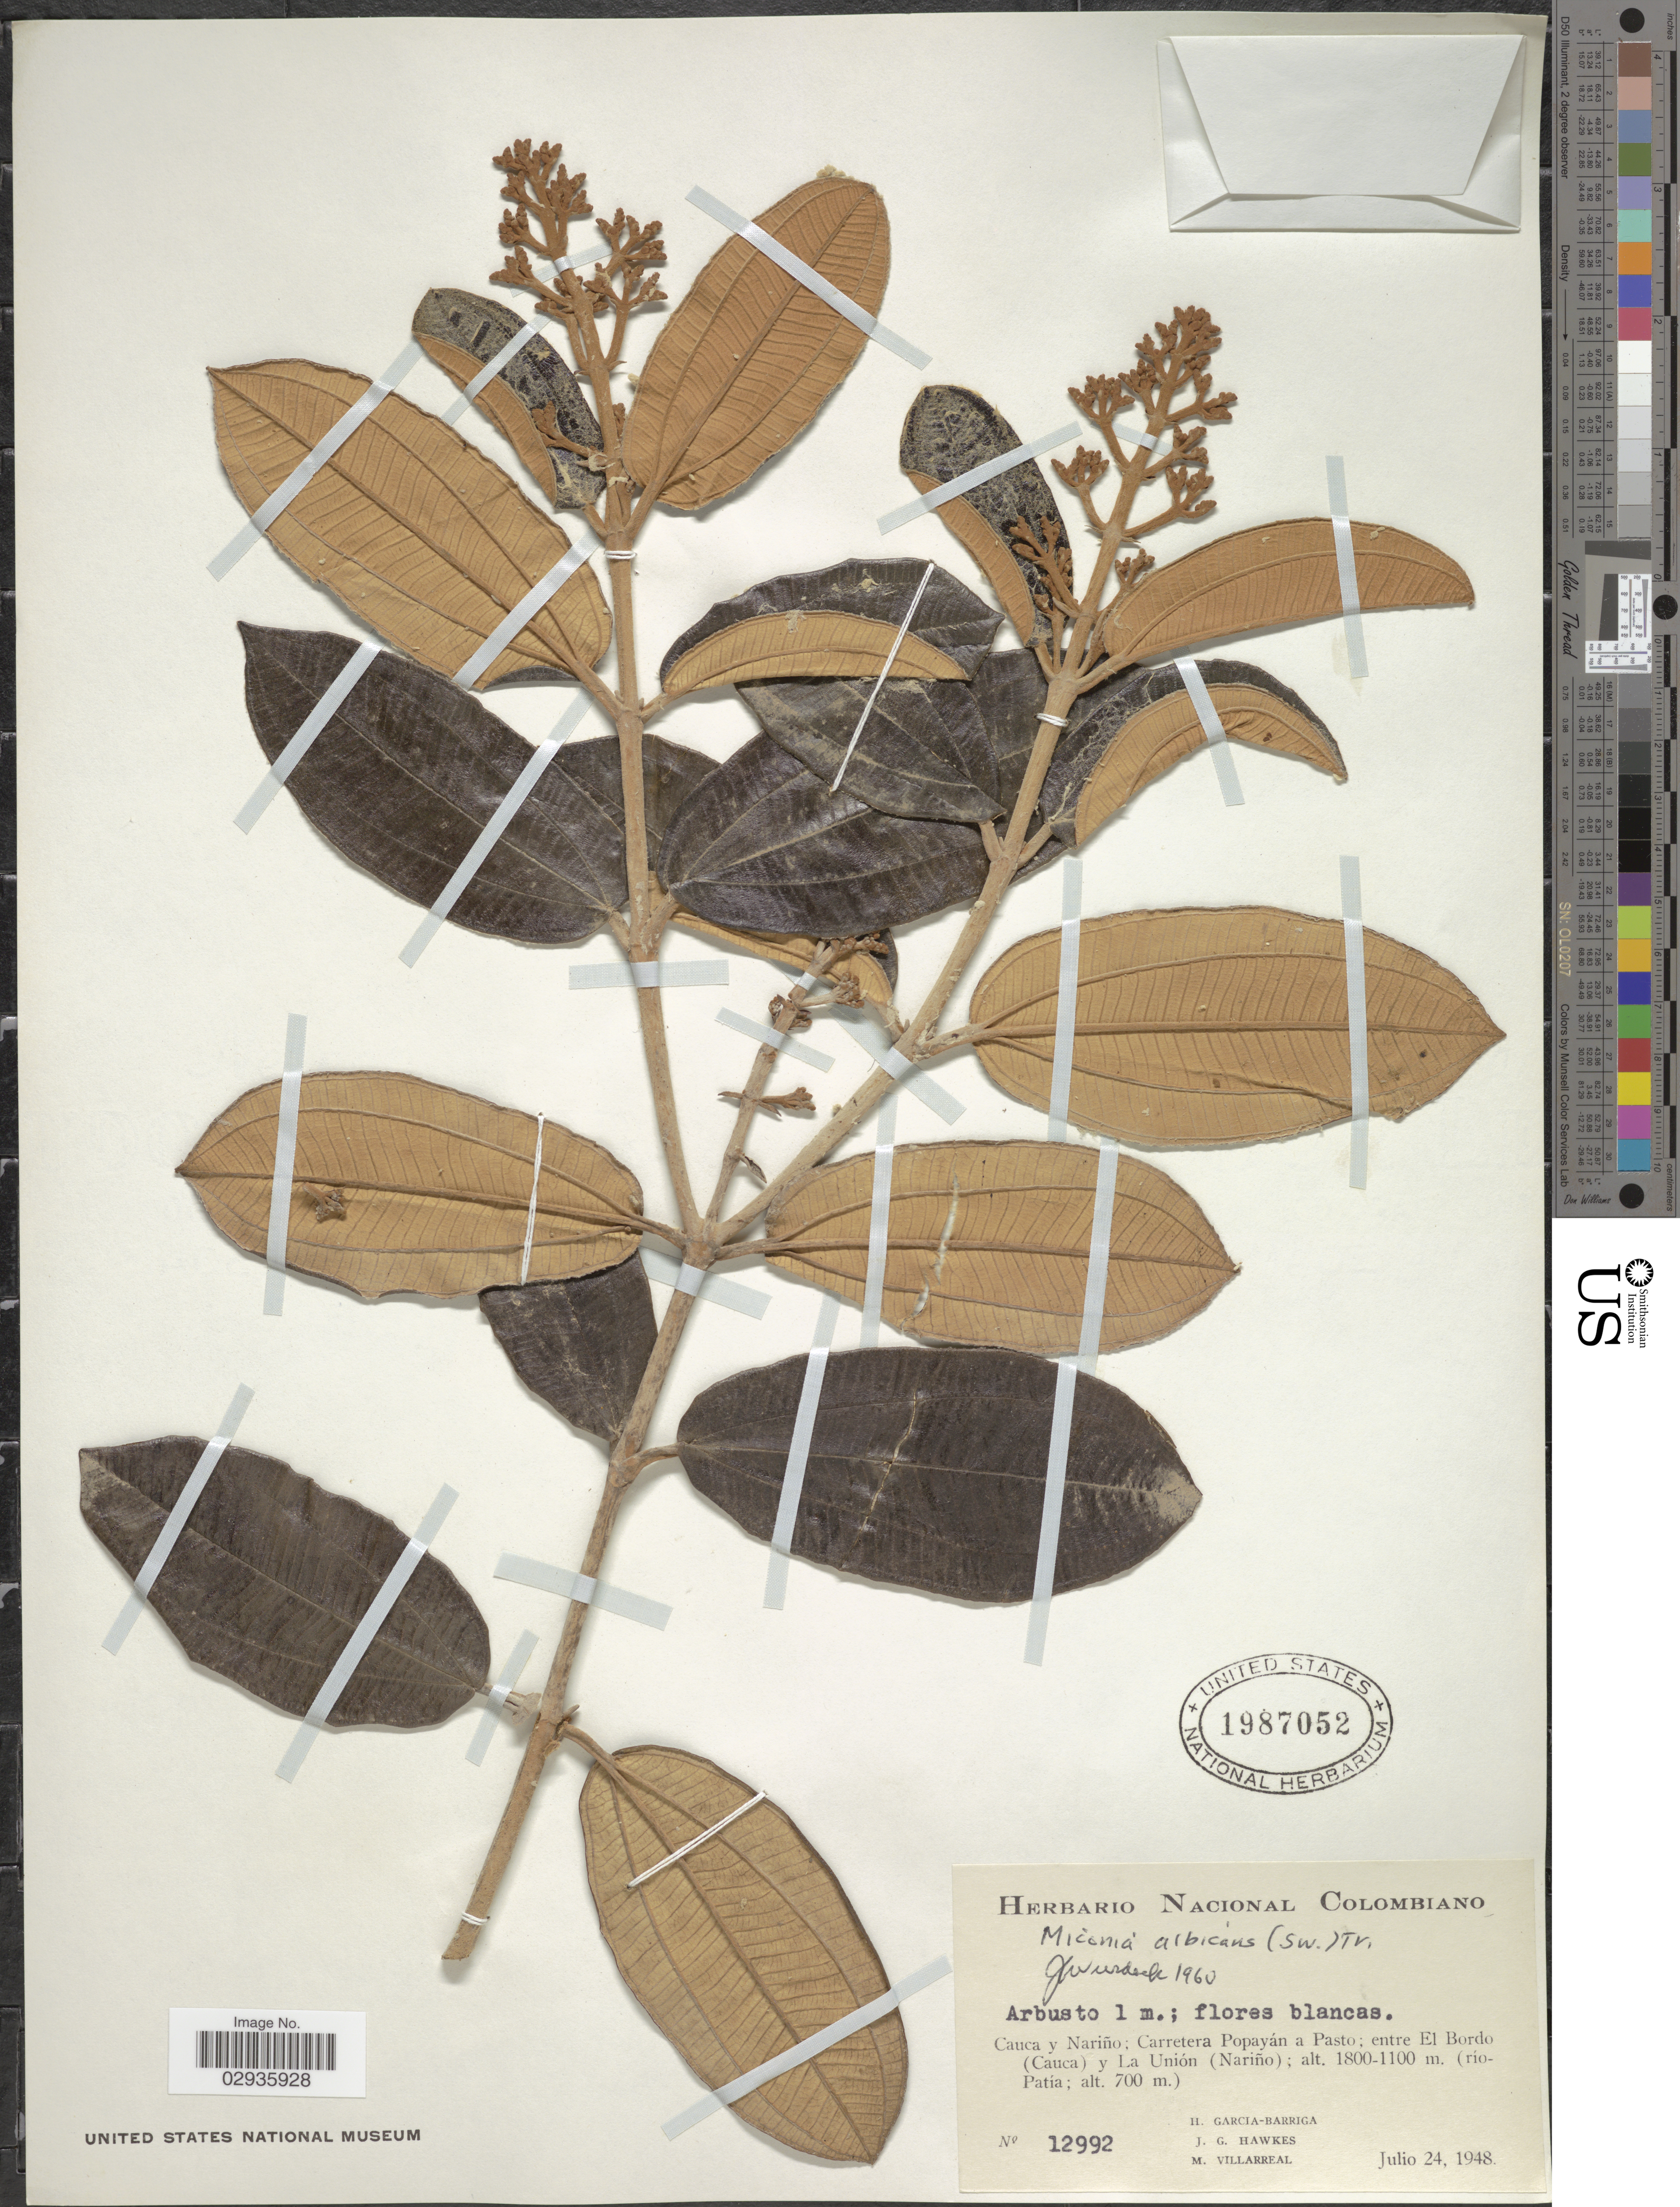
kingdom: Plantae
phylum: Tracheophyta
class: Magnoliopsida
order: Myrtales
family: Melastomataceae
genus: Miconia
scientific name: Miconia albicans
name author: (Sw.) Steud.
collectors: H. García Barriga, J. Hawkes & M. Villarreal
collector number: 12992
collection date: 1948-07-24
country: Colombia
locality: Cauca y Nariño: Carretera Popayán a Pasto: entre El Bordo (Cauca) y La Unión (Nariño) (rio Patía).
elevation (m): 700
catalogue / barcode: US 1987052